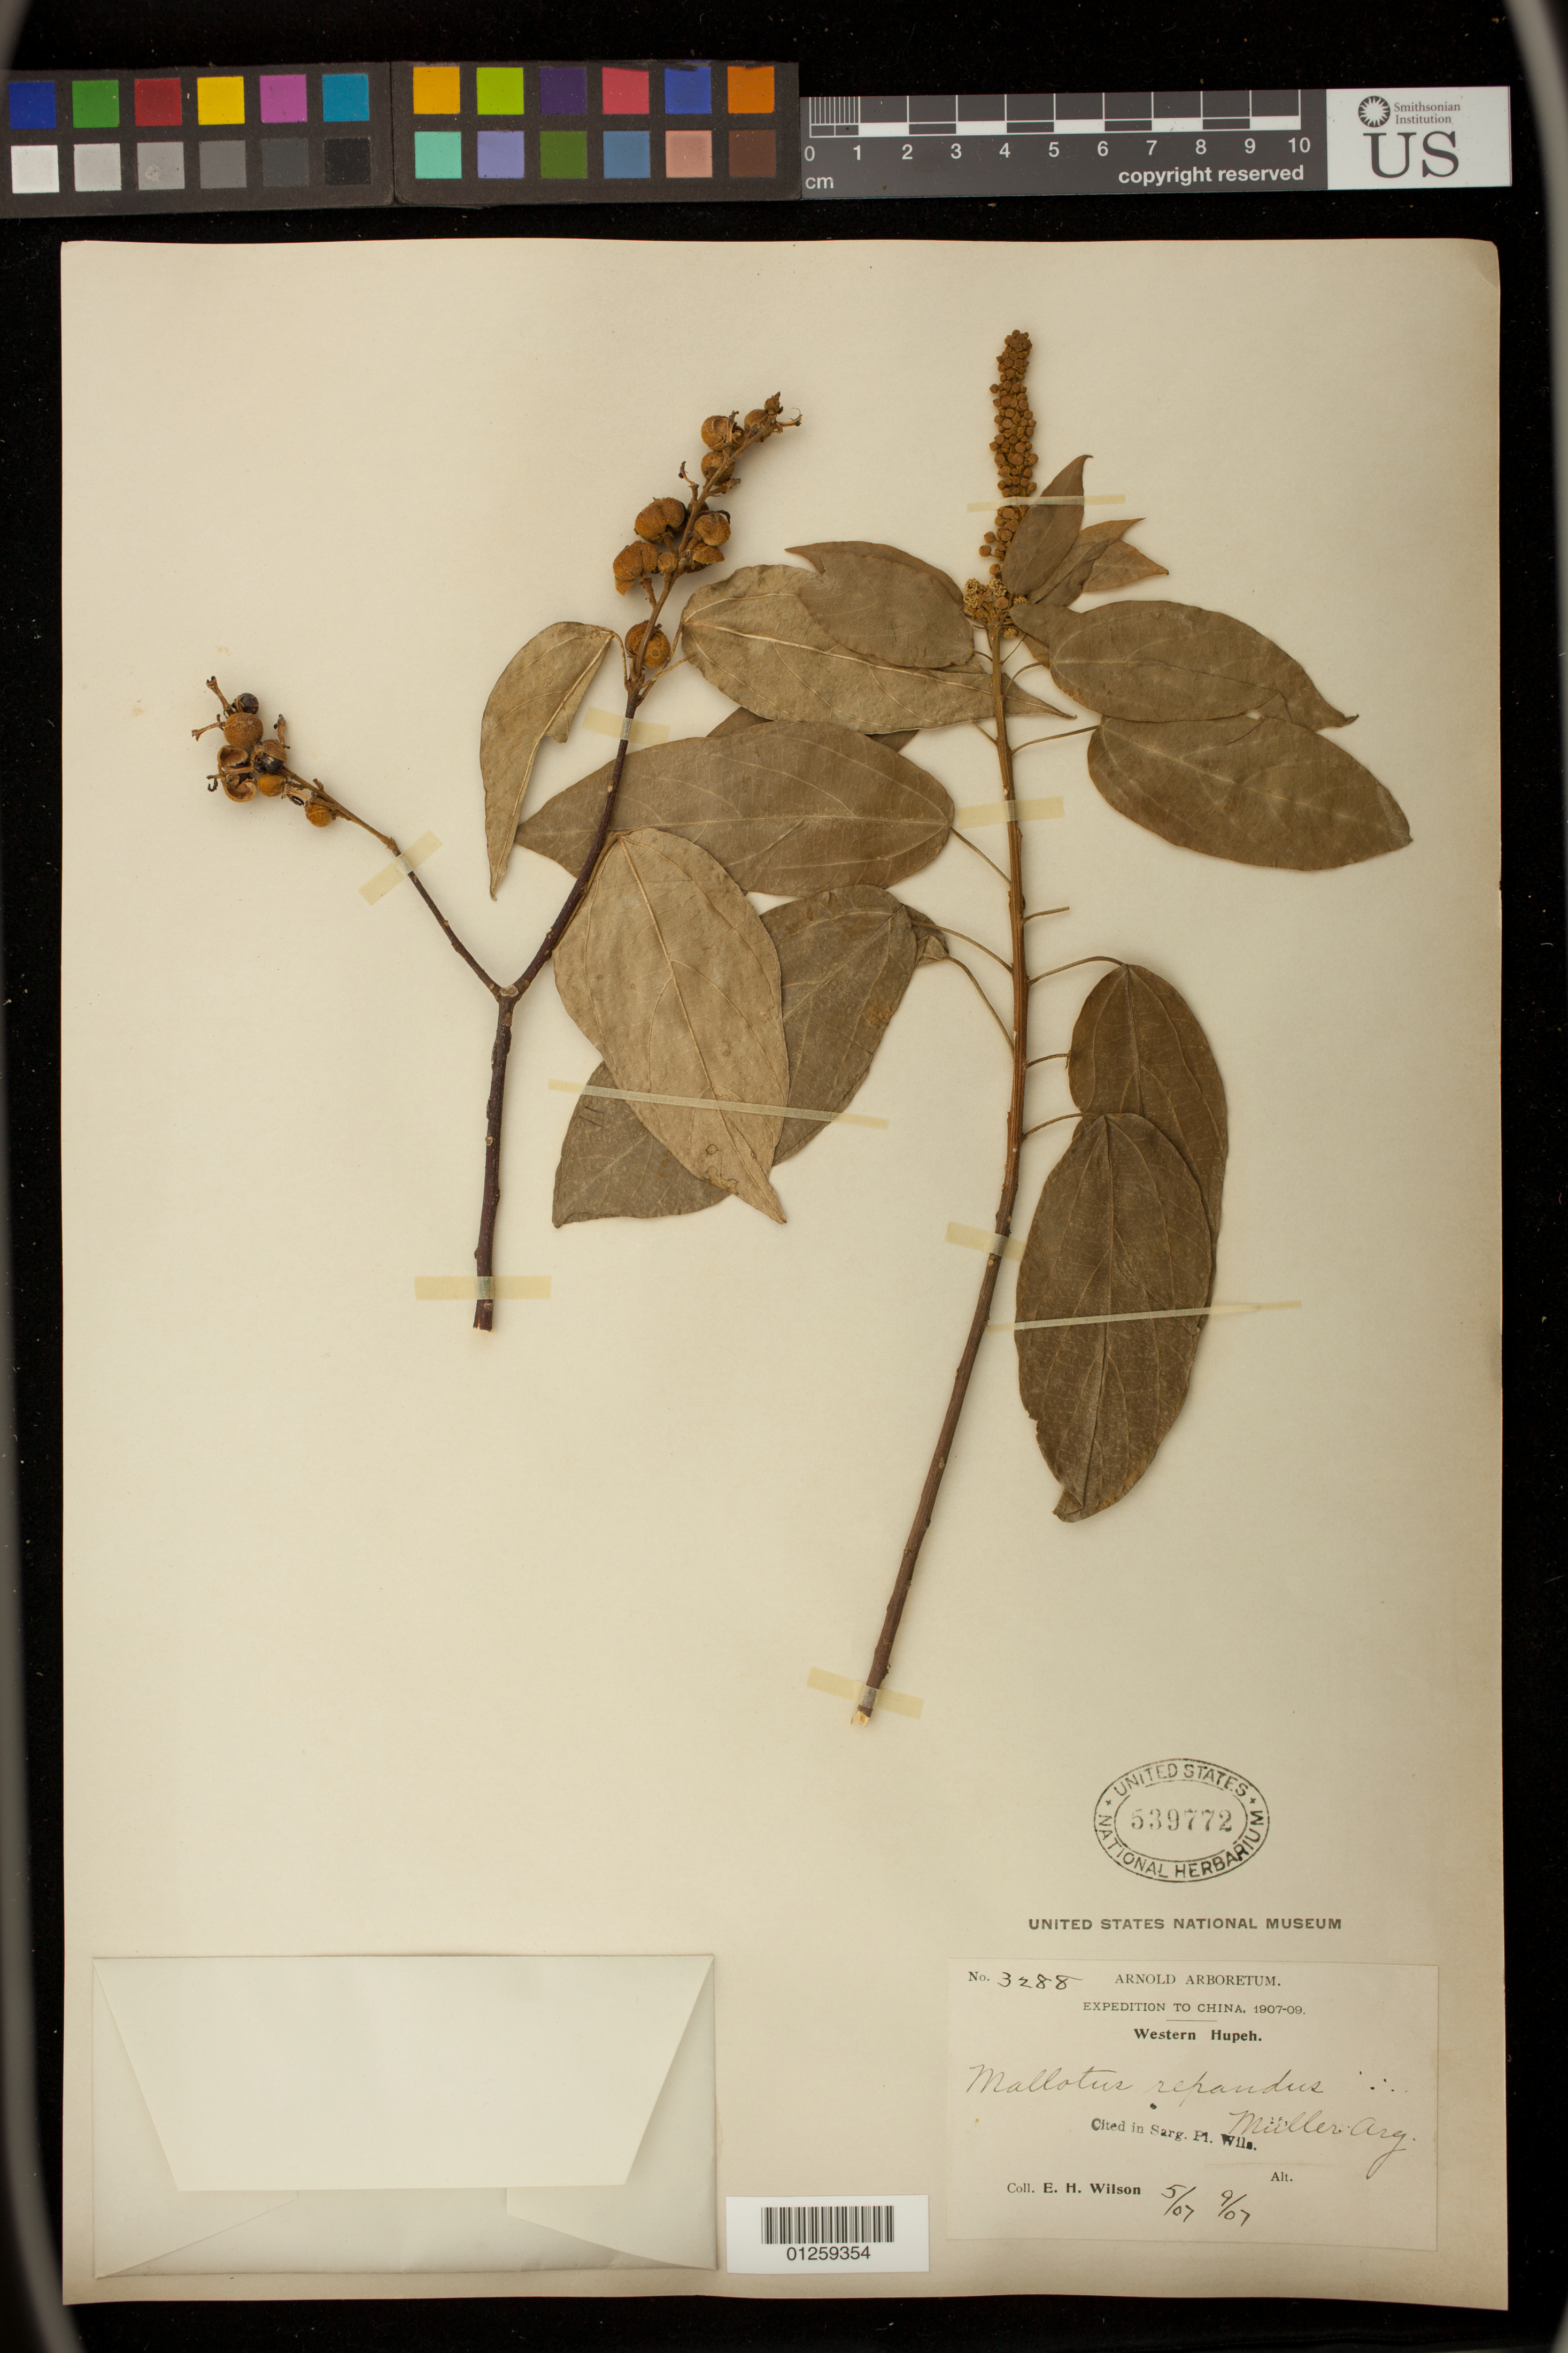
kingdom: Plantae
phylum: Tracheophyta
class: Magnoliopsida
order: Malpighiales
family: Euphorbiaceae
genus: Mallotus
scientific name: Mallotus repandus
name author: (Rottler) Müll. Arg.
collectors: E. H. Wilson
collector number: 5388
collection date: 1907-05-01/1907-09-30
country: China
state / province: Hubei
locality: Western Hupeh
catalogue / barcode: US 539772